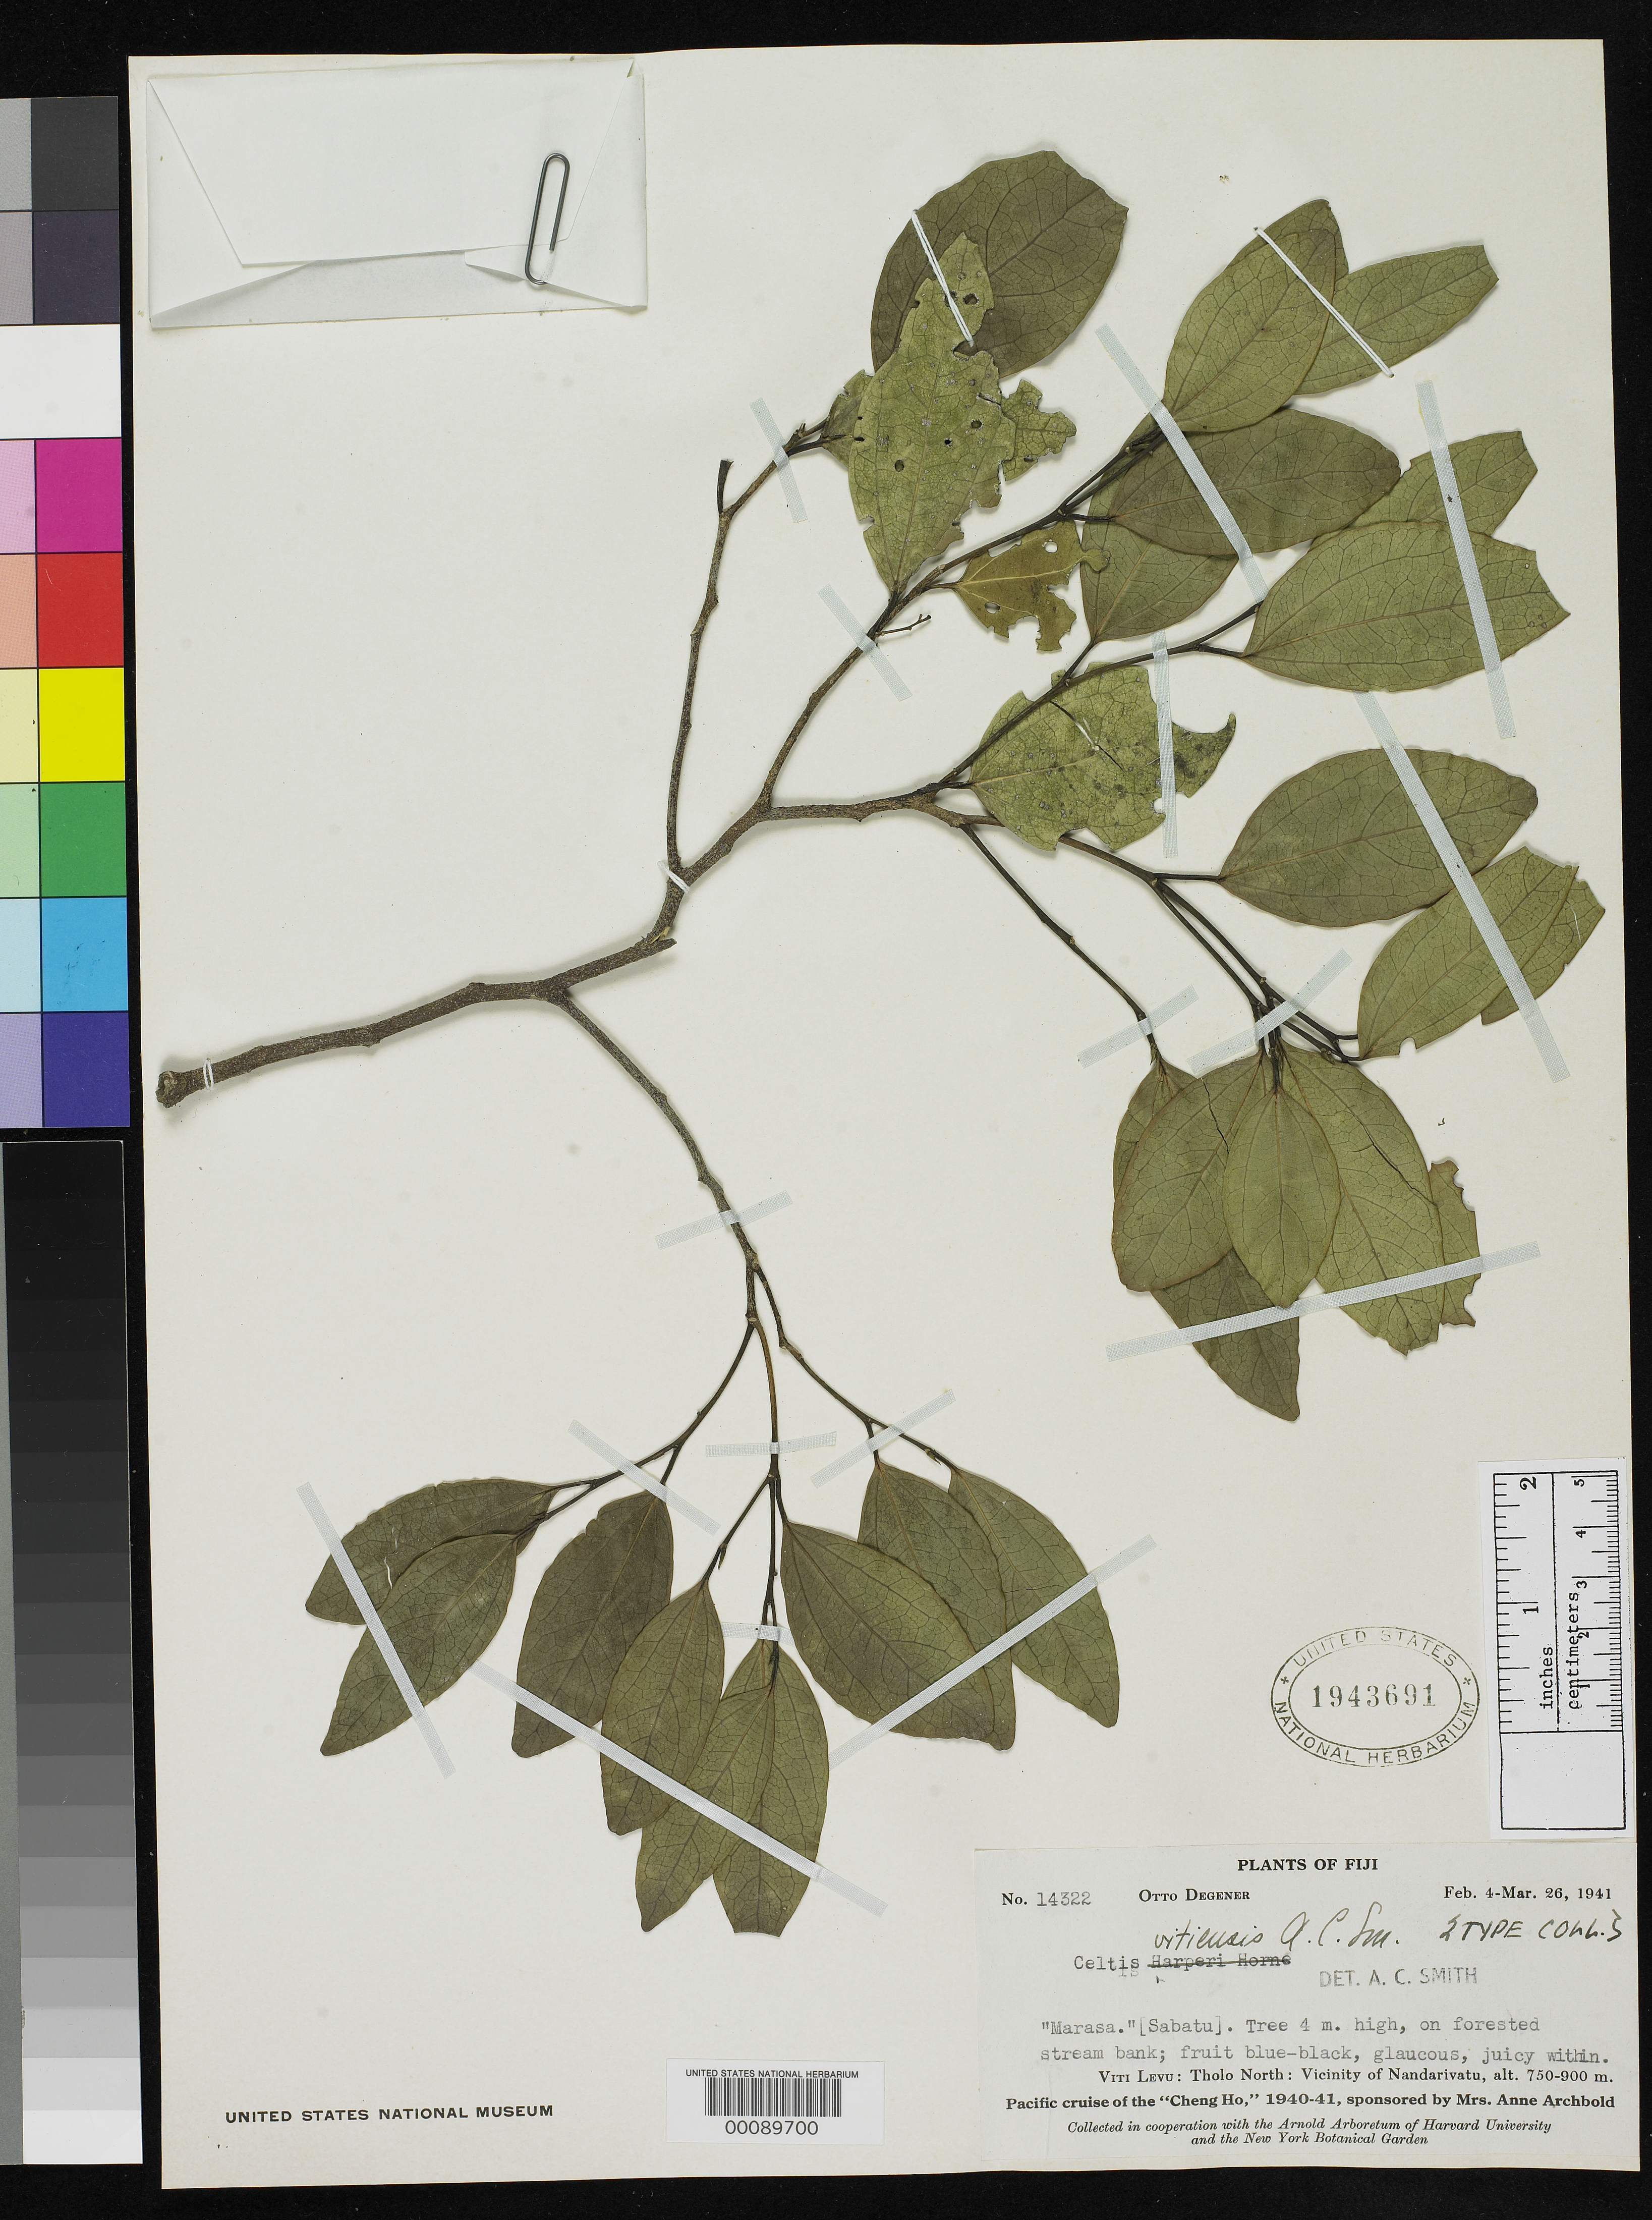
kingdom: Plantae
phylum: Tracheophyta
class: Magnoliopsida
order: Rosales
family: Cannabaceae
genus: Celtis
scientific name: Celtis vitiensis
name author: A.C. Sm.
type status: Isotype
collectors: O. Degener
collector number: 14322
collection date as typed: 1941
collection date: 1941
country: Fiji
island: Viti Levu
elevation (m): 750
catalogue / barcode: US 1943691